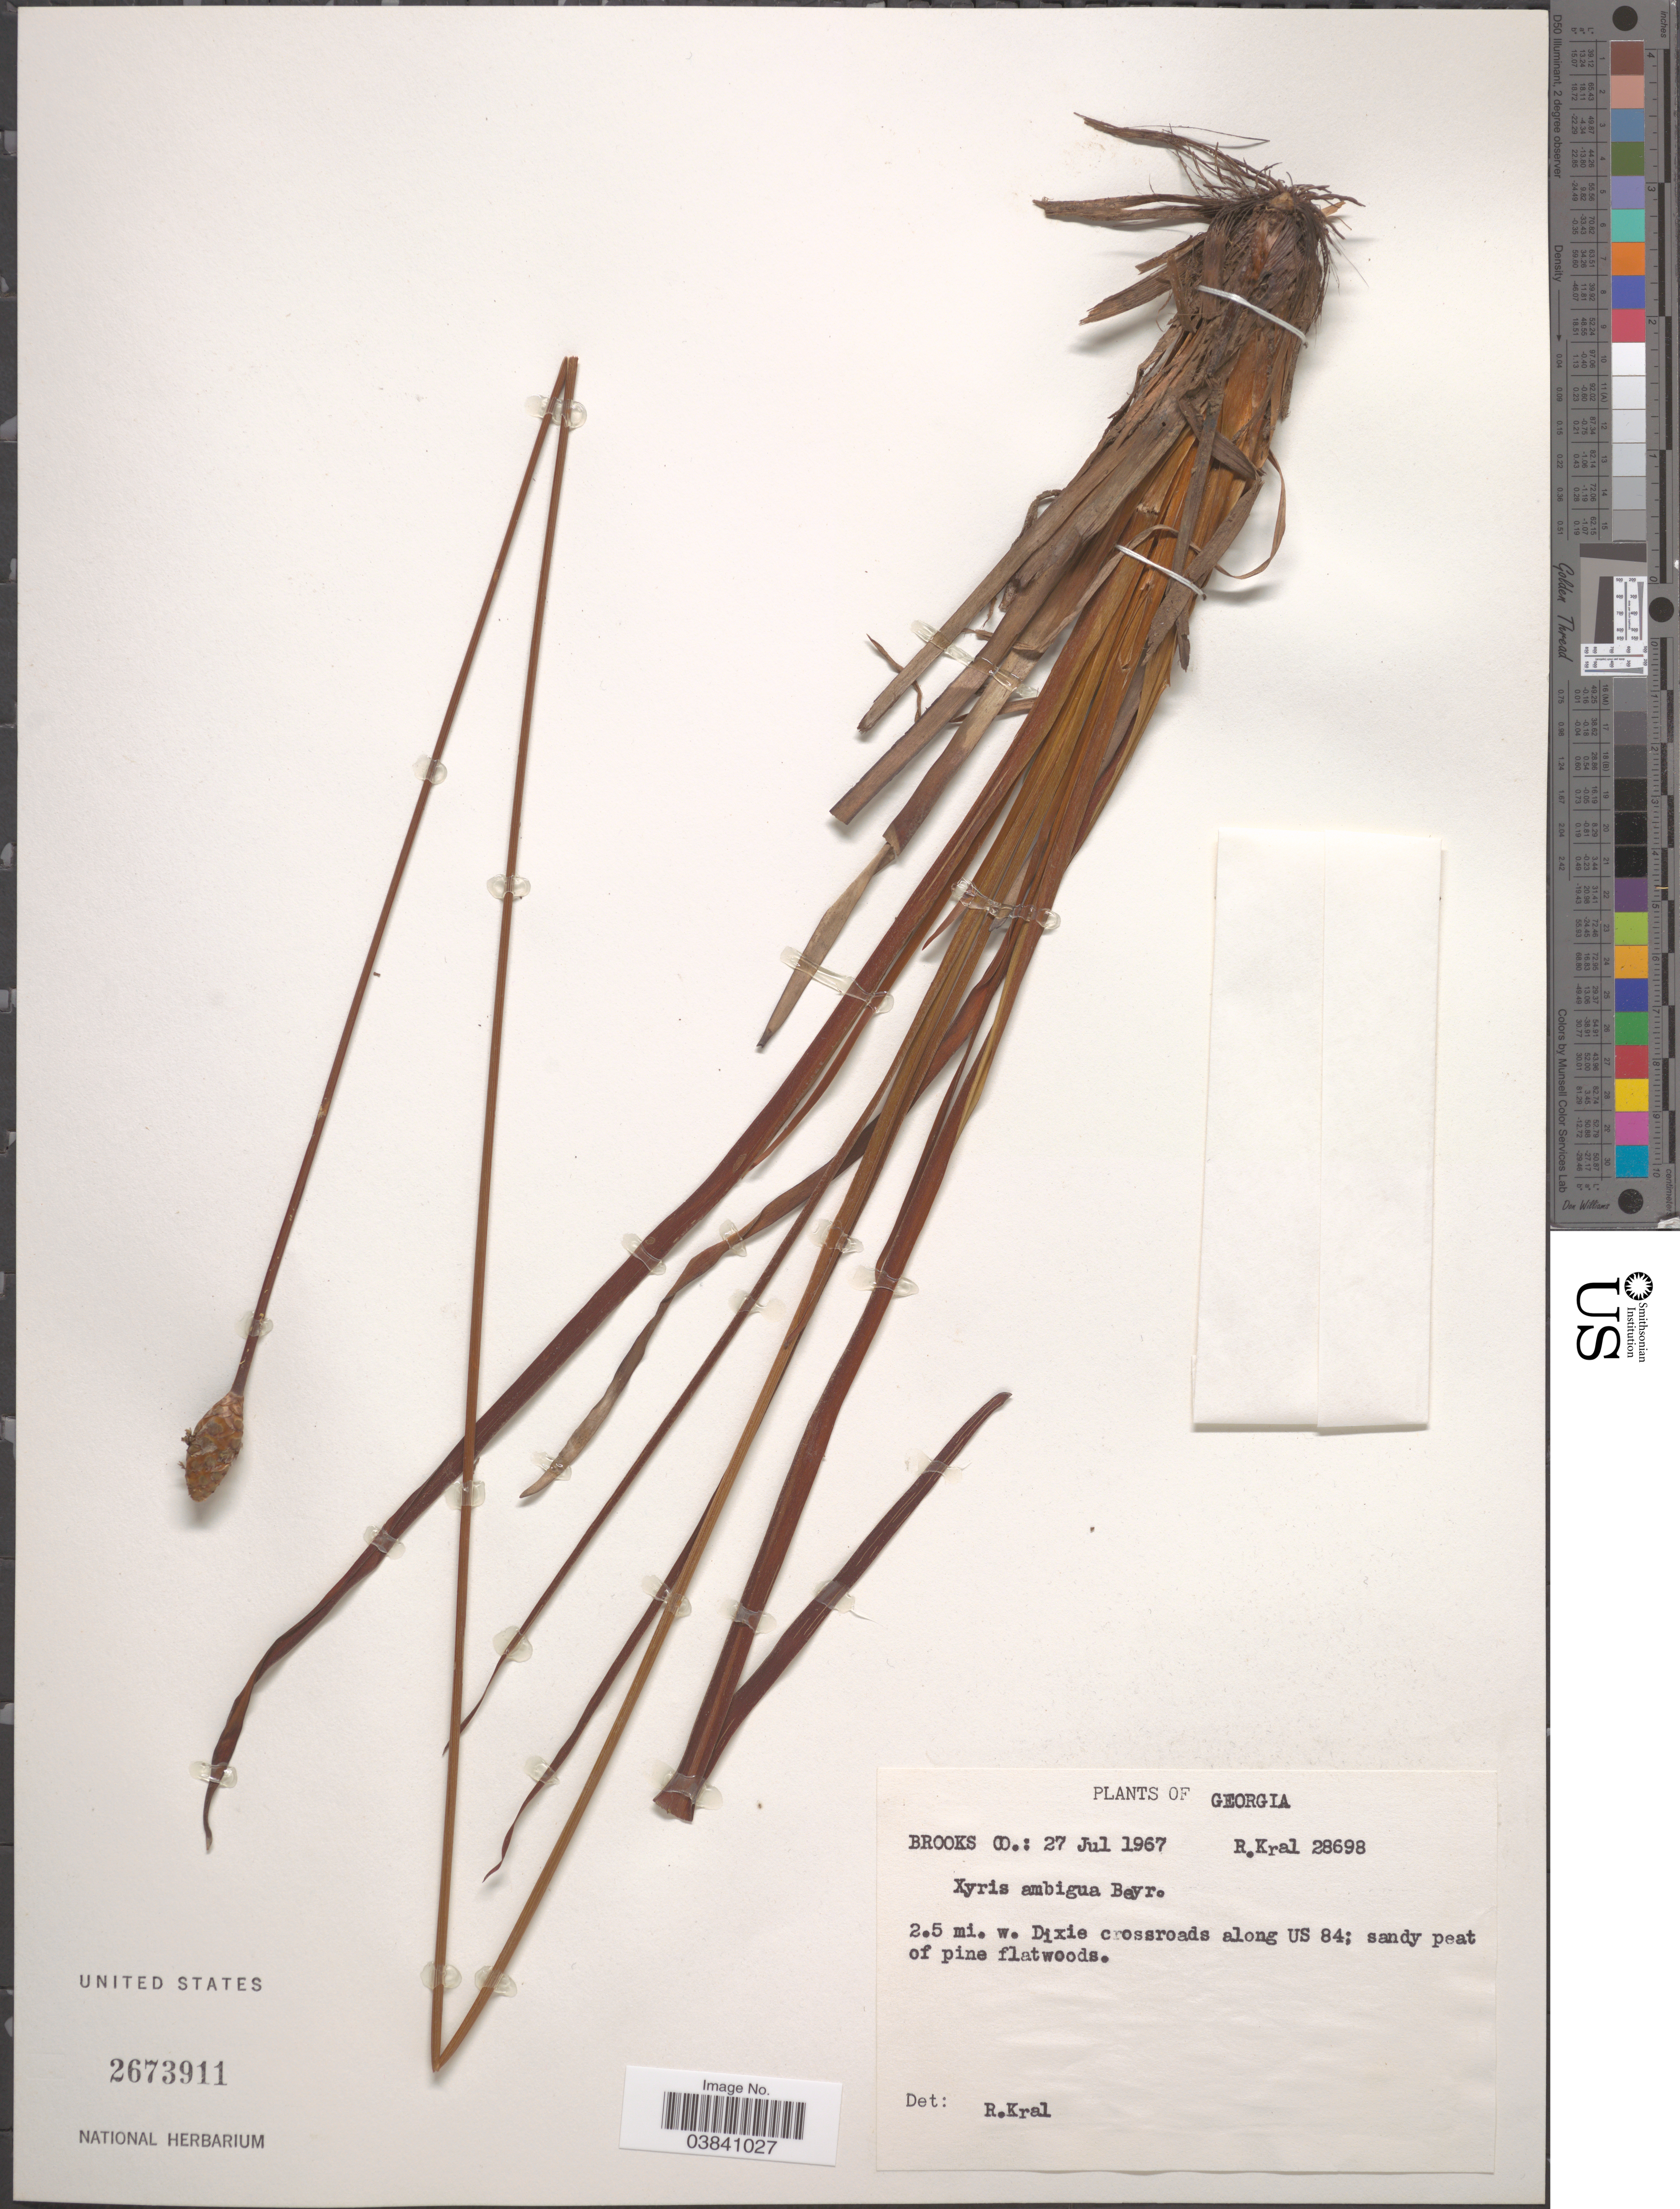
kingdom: Plantae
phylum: Tracheophyta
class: Liliopsida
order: Poales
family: Xyridaceae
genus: Xyris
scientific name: Xyris ambigua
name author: Beyr. ex Kunth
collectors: R. Kral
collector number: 28698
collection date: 1967-07-27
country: United States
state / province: Georgia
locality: Brooks Co. 2.5 mi. w. Dixie crossroads along US 84.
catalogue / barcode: US 2673911